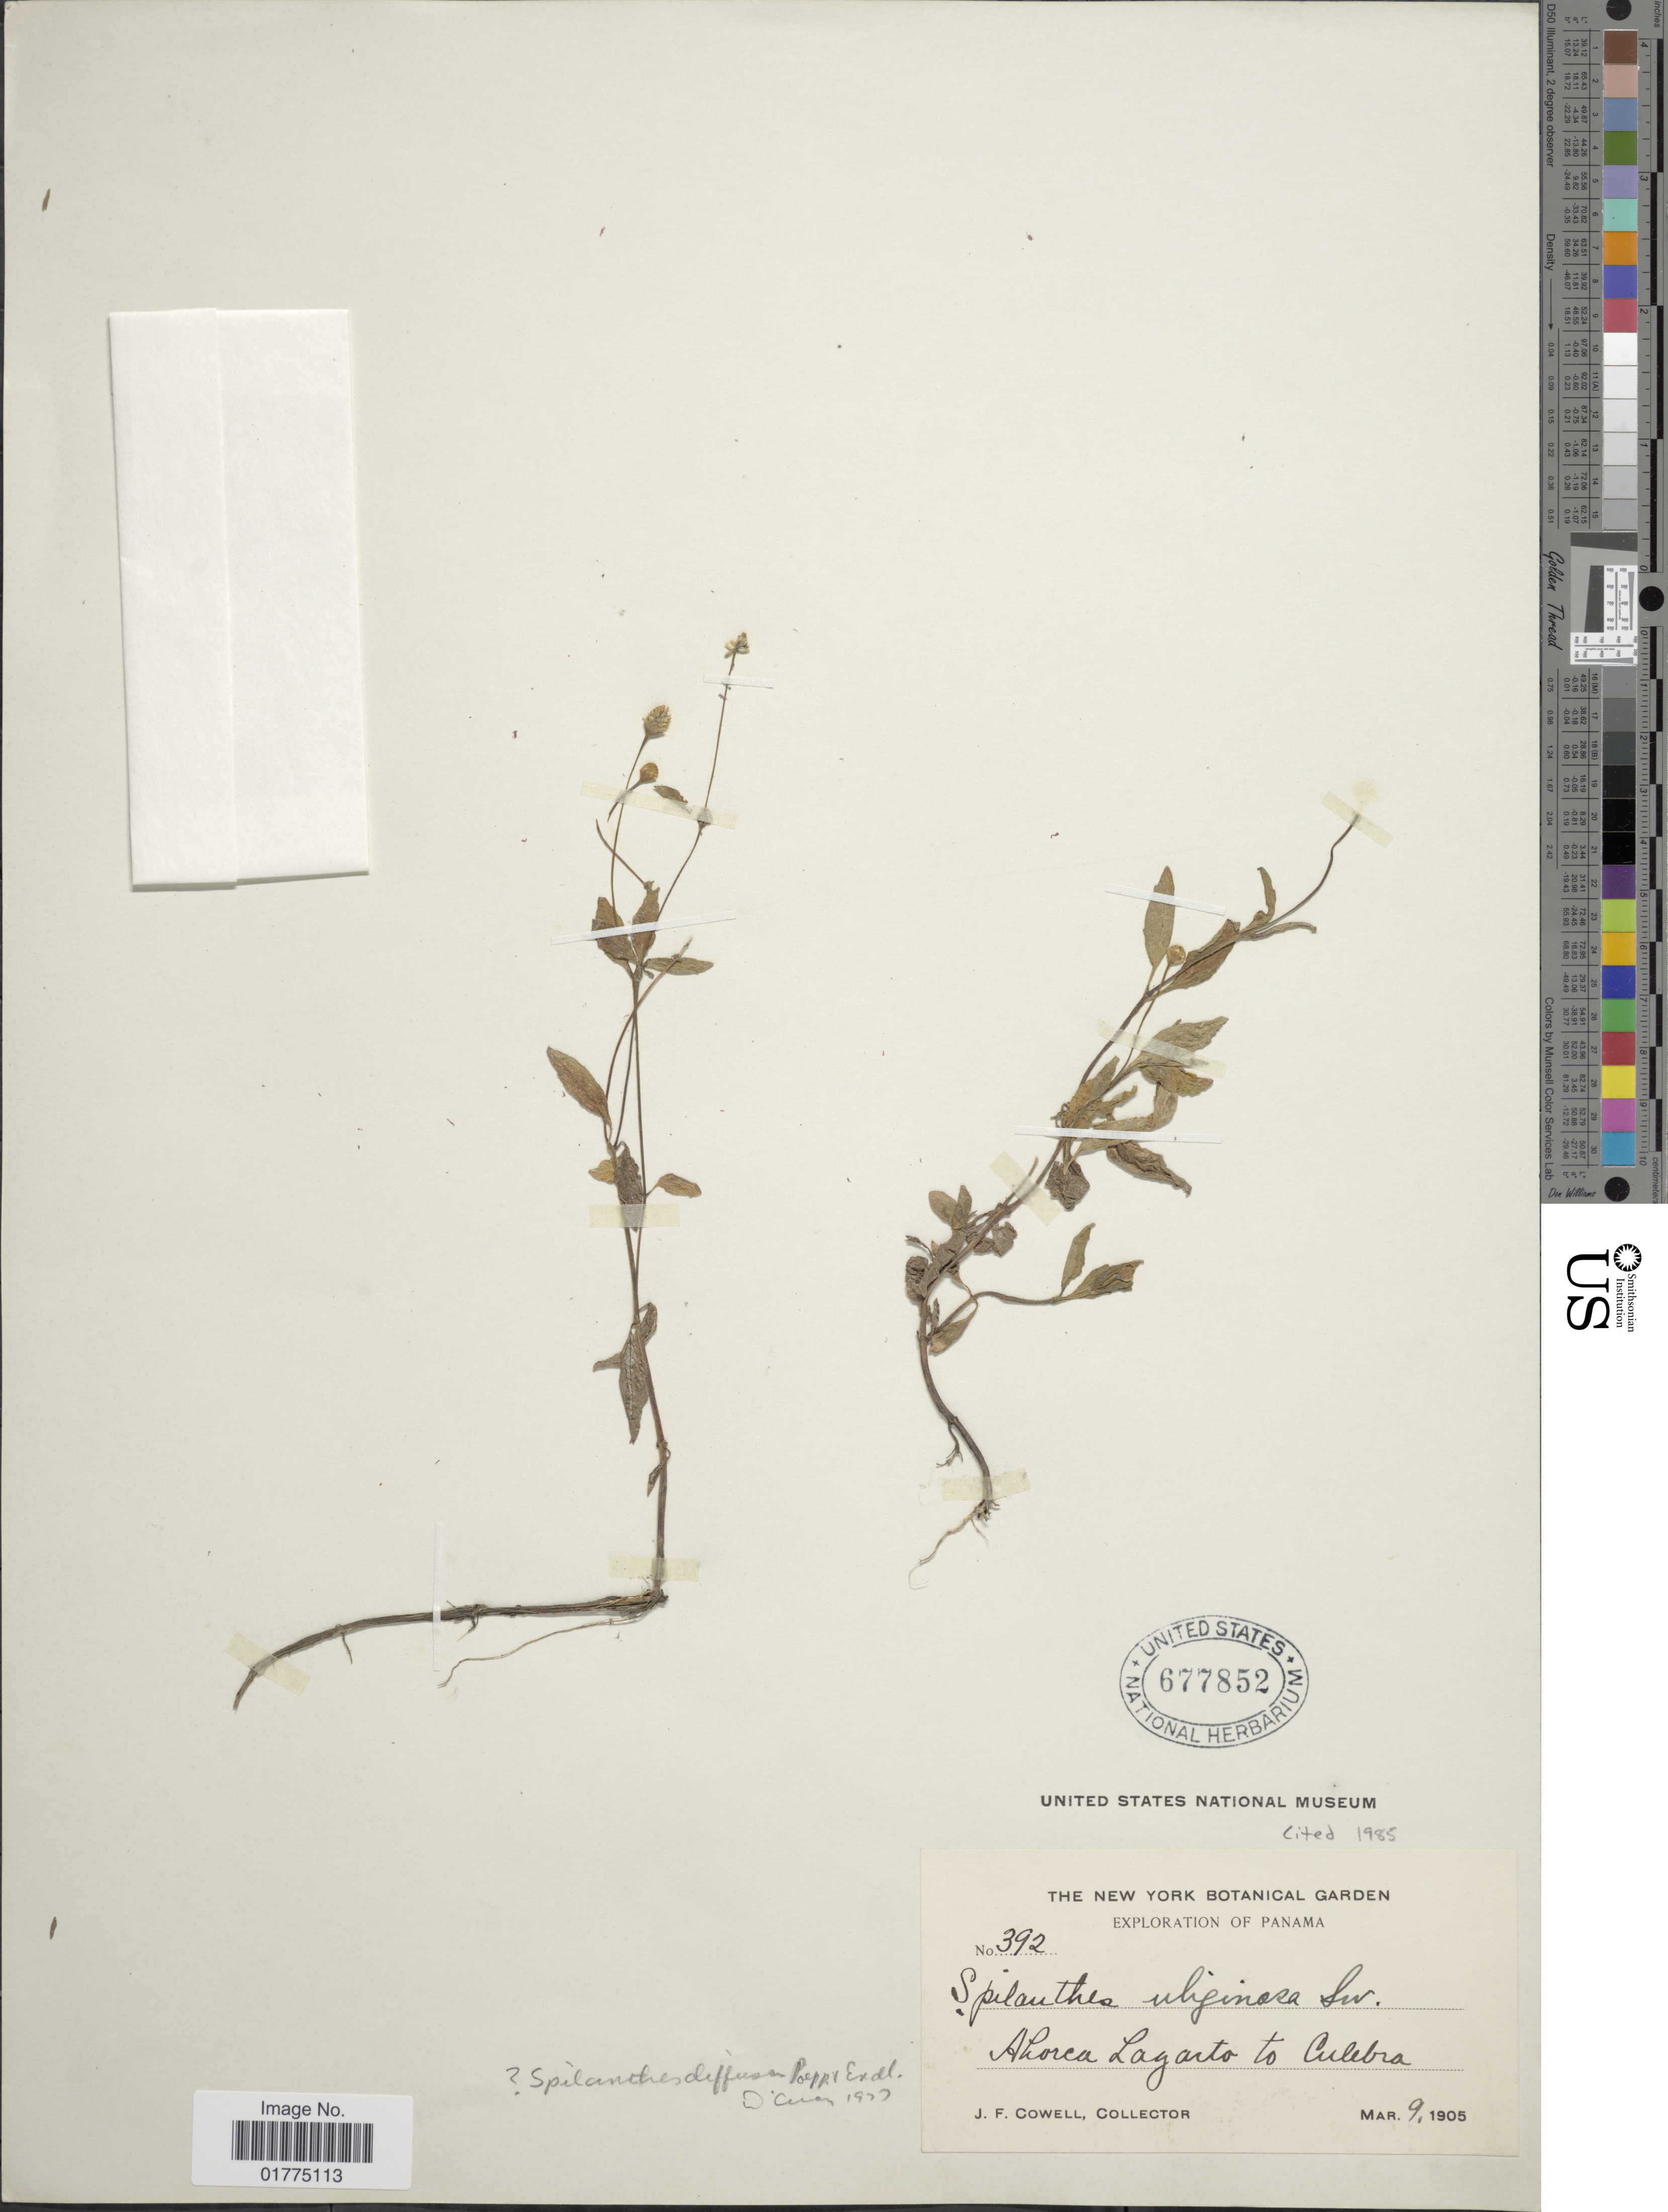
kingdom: Plantae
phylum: Tracheophyta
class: Magnoliopsida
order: Asterales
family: Asteraceae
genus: Acmella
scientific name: Acmella uliginosa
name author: (Sw.) Cass.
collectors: J. F. Cowell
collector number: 392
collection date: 1905-03-09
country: Panama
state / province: Panamá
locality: Panama. Ahorca Lagarto to Culebra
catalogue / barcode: US 677852